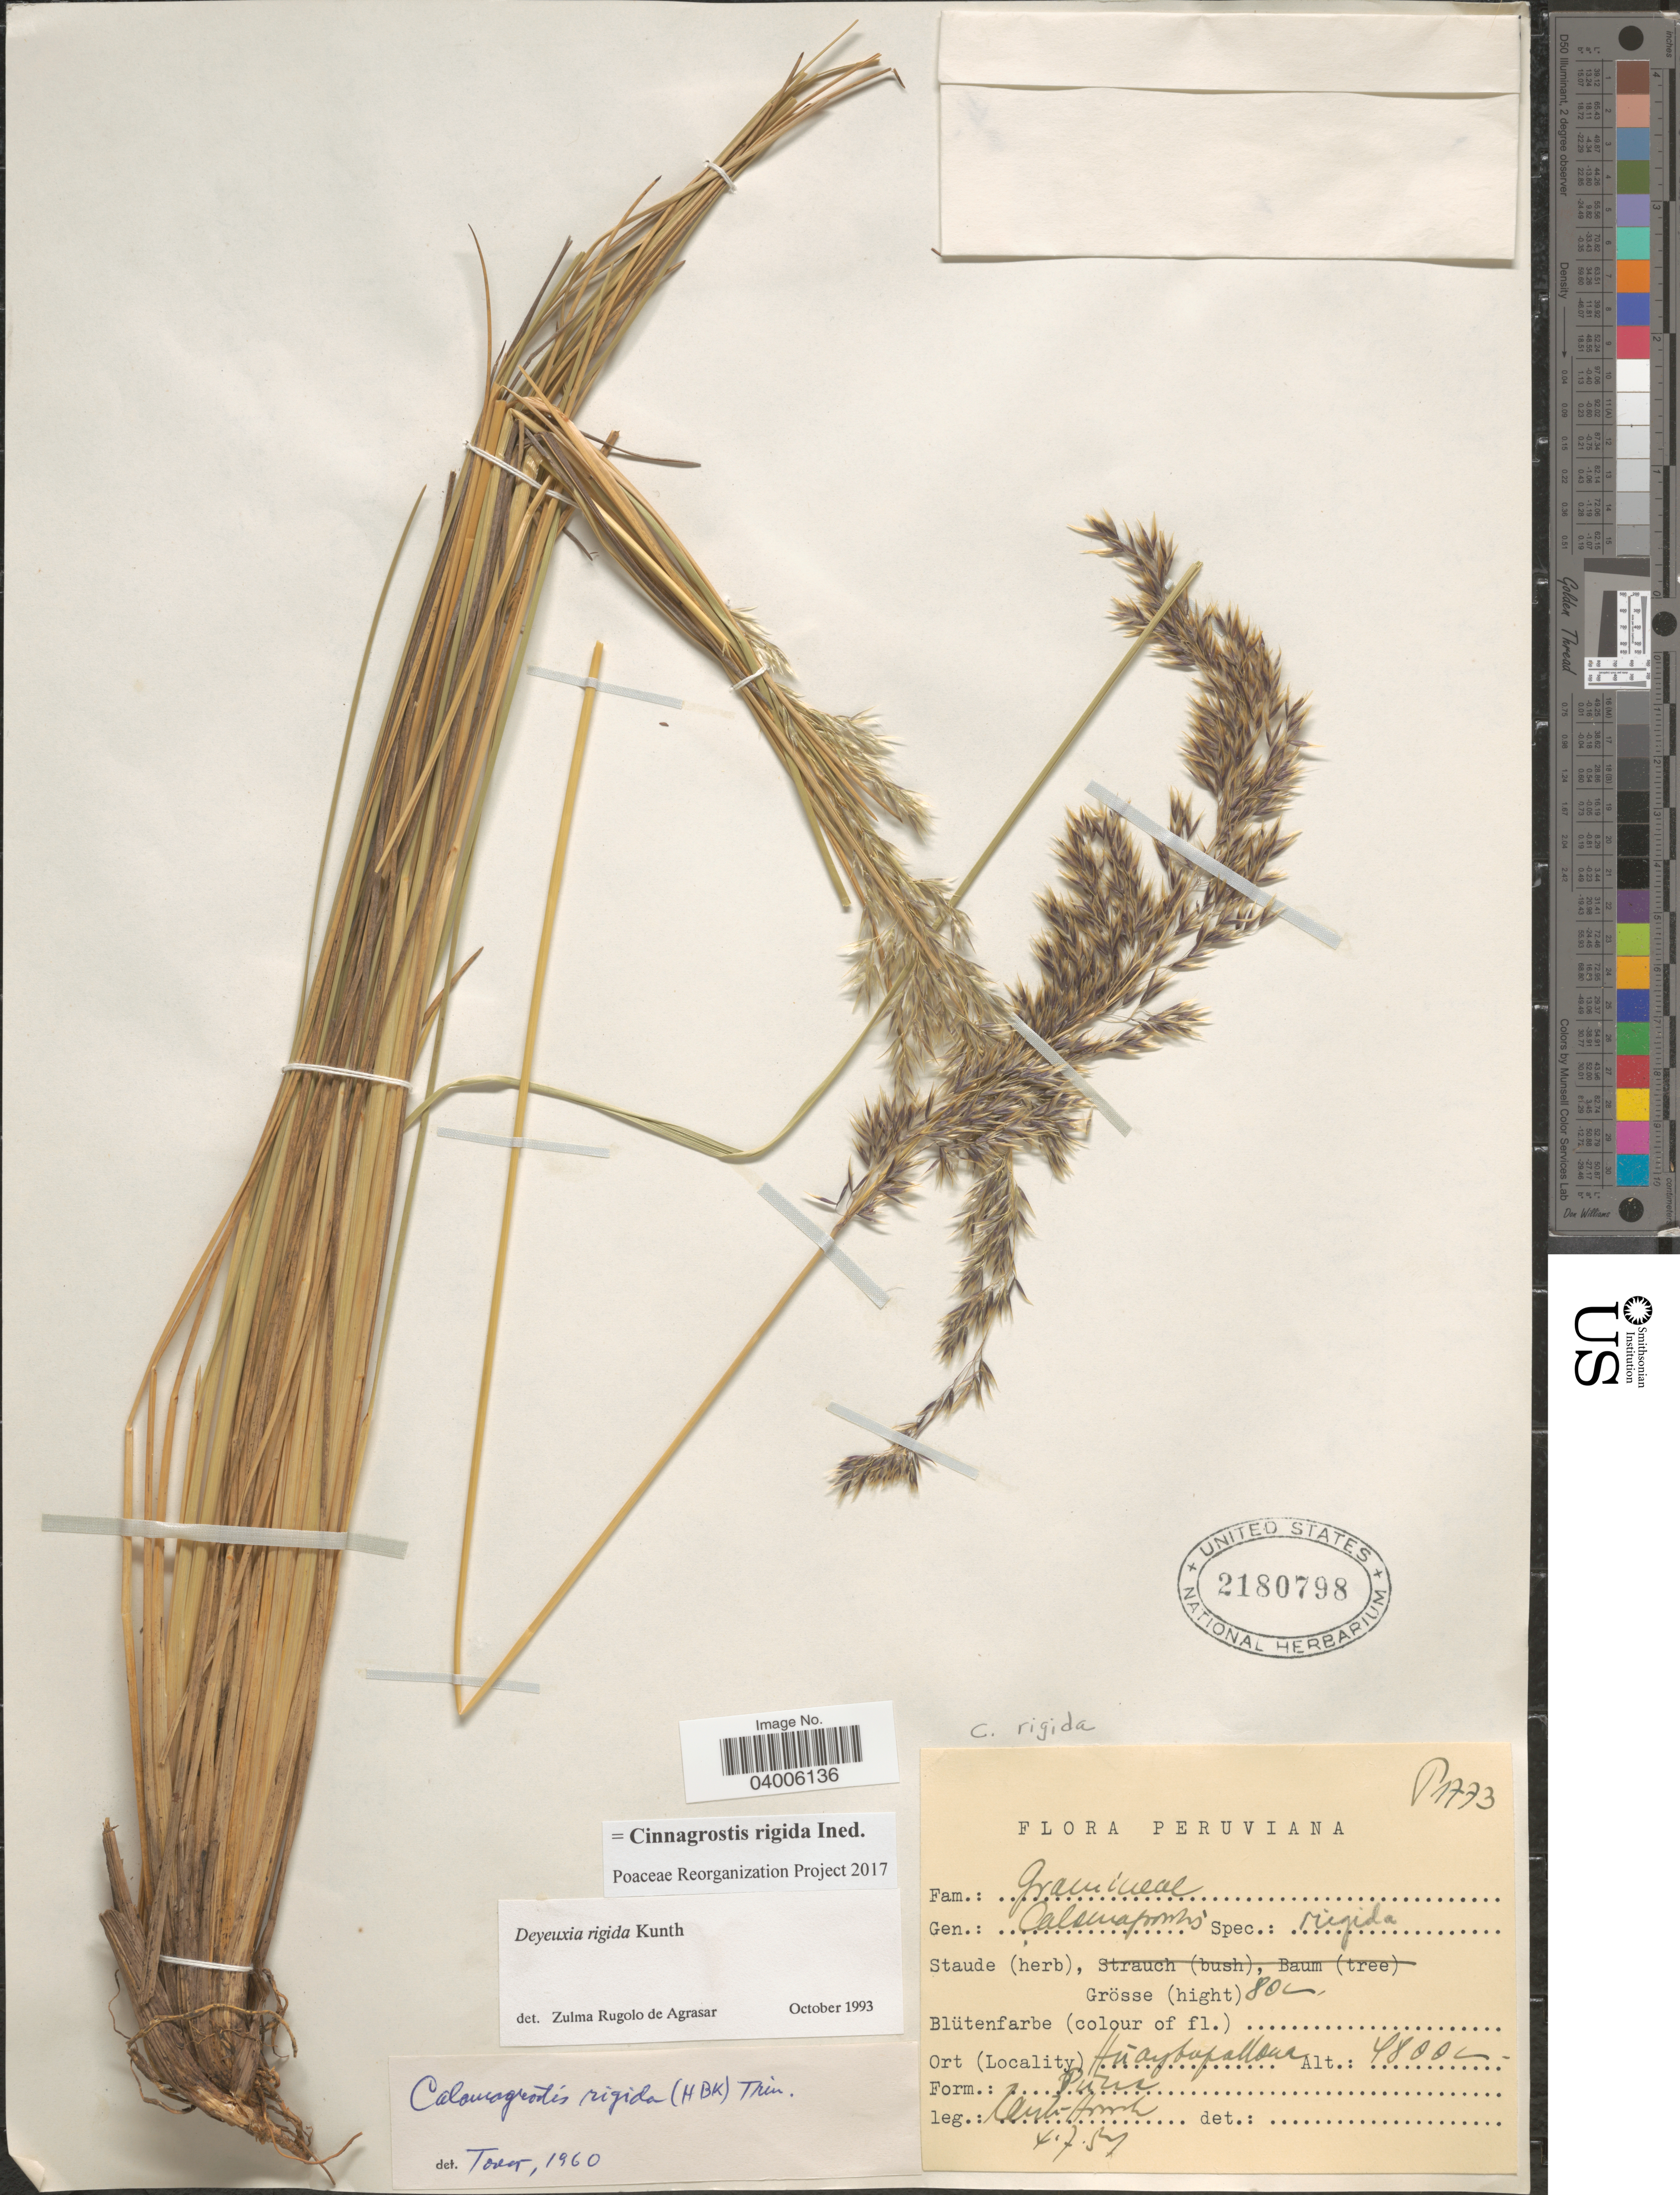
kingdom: Plantae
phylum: Tracheophyta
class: Liliopsida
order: Poales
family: Poaceae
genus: Cinnagrostis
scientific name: Cinnagrostis rigida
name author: (Kunth) P.M. Peterson et al.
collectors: W. Rauh & G. Hirsch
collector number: P1773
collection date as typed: Transcribed d/m/y: 4/7/51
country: Peru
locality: Waytapallana.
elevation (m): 4800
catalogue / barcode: US 2180798